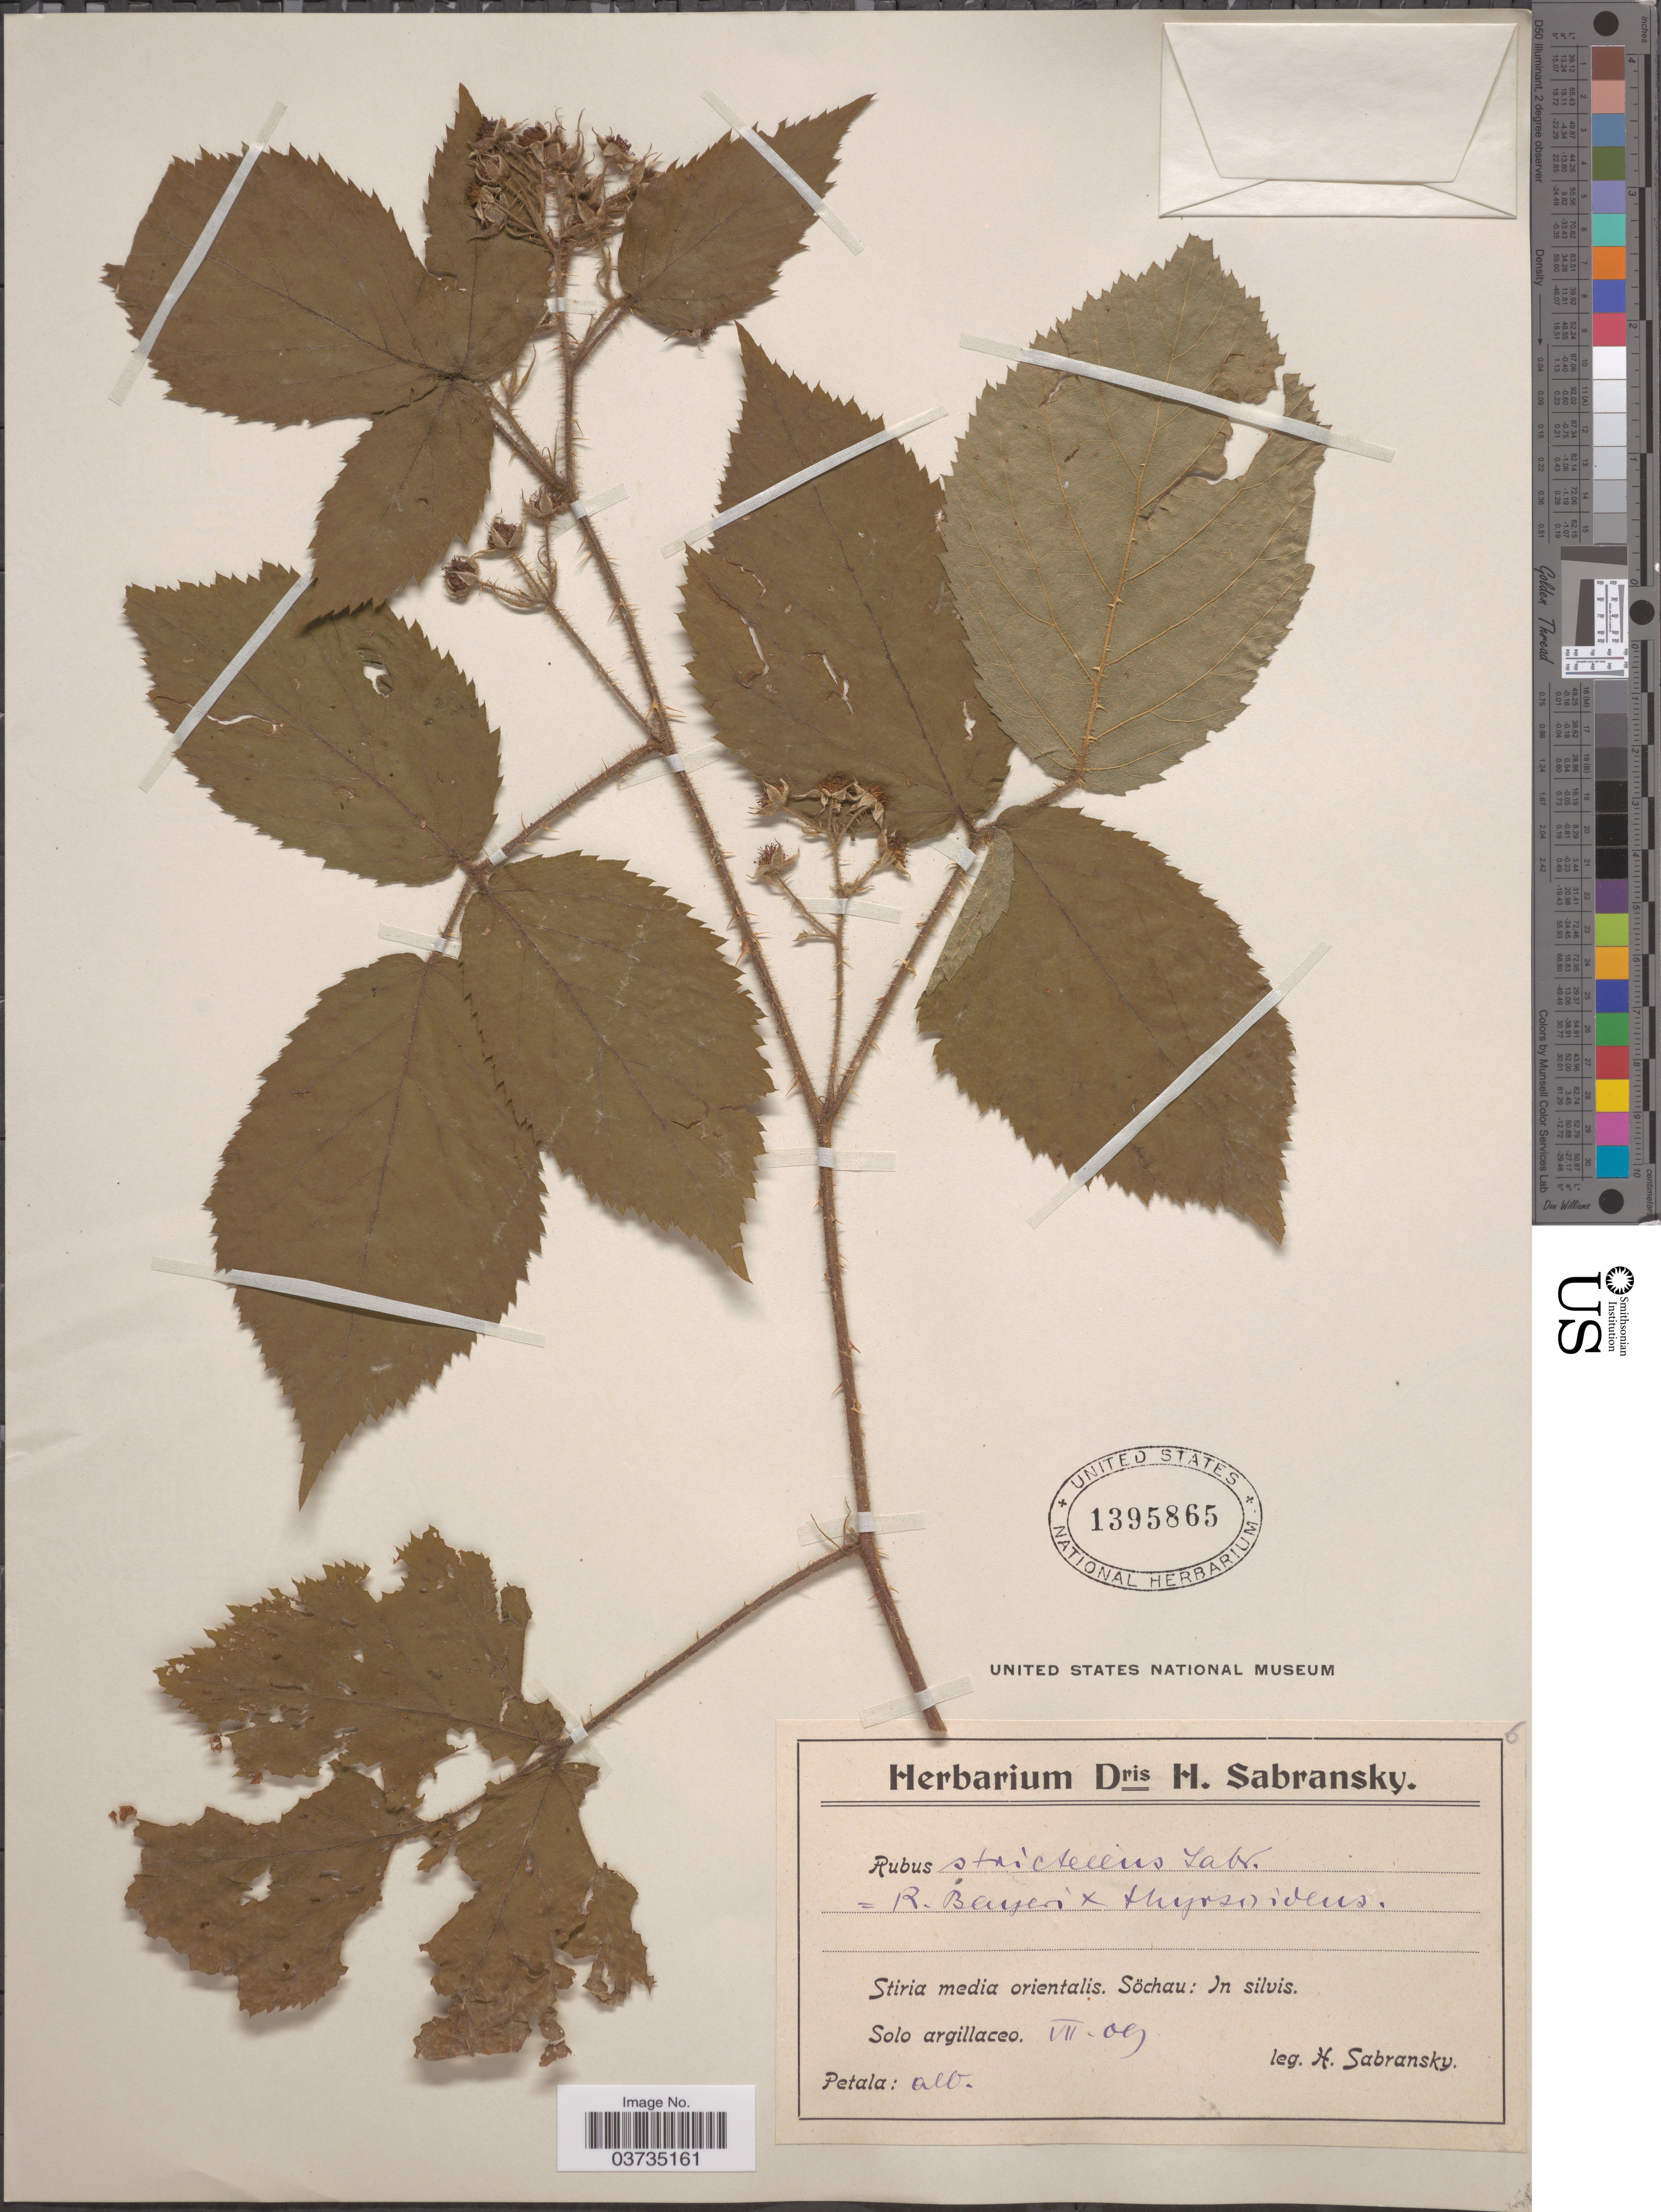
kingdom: Plantae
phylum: Tracheophyta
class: Magnoliopsida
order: Rosales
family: Rosaceae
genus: Rubus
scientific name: Rubus strictellus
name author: Sabr.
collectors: H. Sabransky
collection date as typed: Transcribed d/m/y: /7/9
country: Austria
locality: Stiria media orientalis. Söchau.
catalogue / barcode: US 1395865